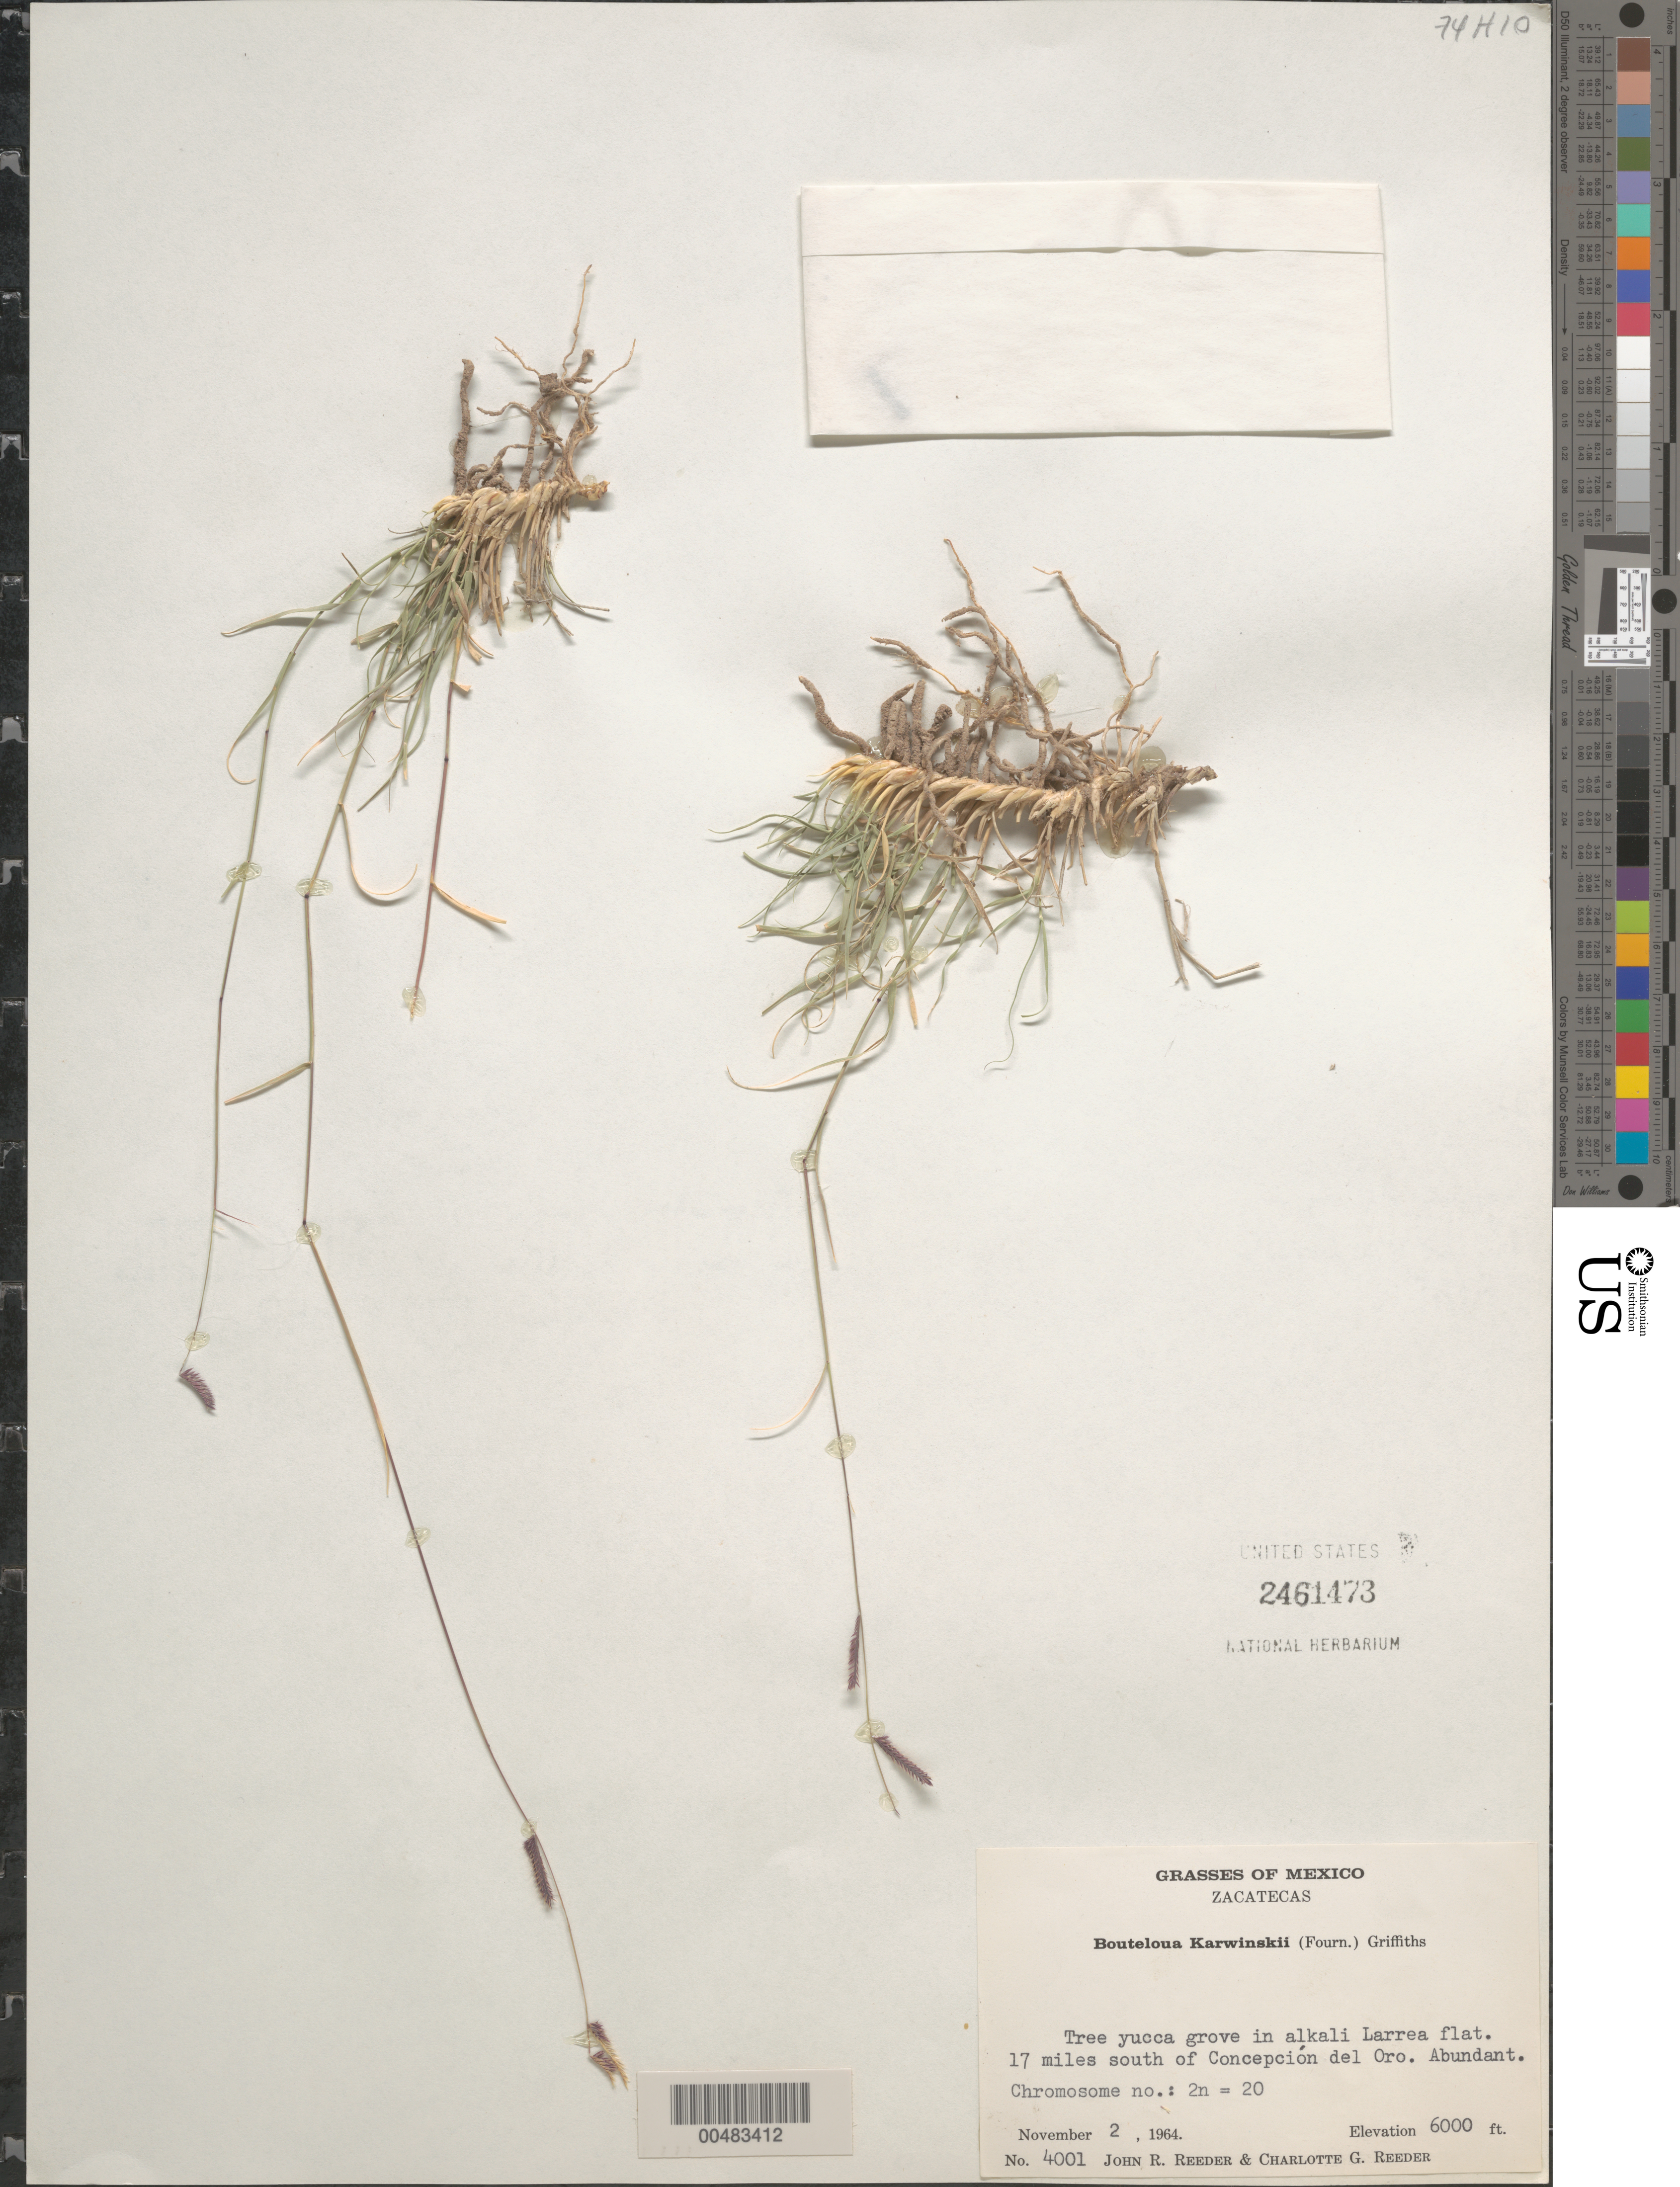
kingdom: Plantae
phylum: Tracheophyta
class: Liliopsida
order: Poales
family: Poaceae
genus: Bouteloua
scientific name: Bouteloua karwinskii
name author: (E. Fourn.) Griffiths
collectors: J. R. Reeder & C. G. Reeder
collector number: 4001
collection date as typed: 2 Nov 1964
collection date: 1964-11-02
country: Mexico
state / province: Zacatecas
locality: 17 mi S of Concepción del Oro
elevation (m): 1829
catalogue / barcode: US 2461473